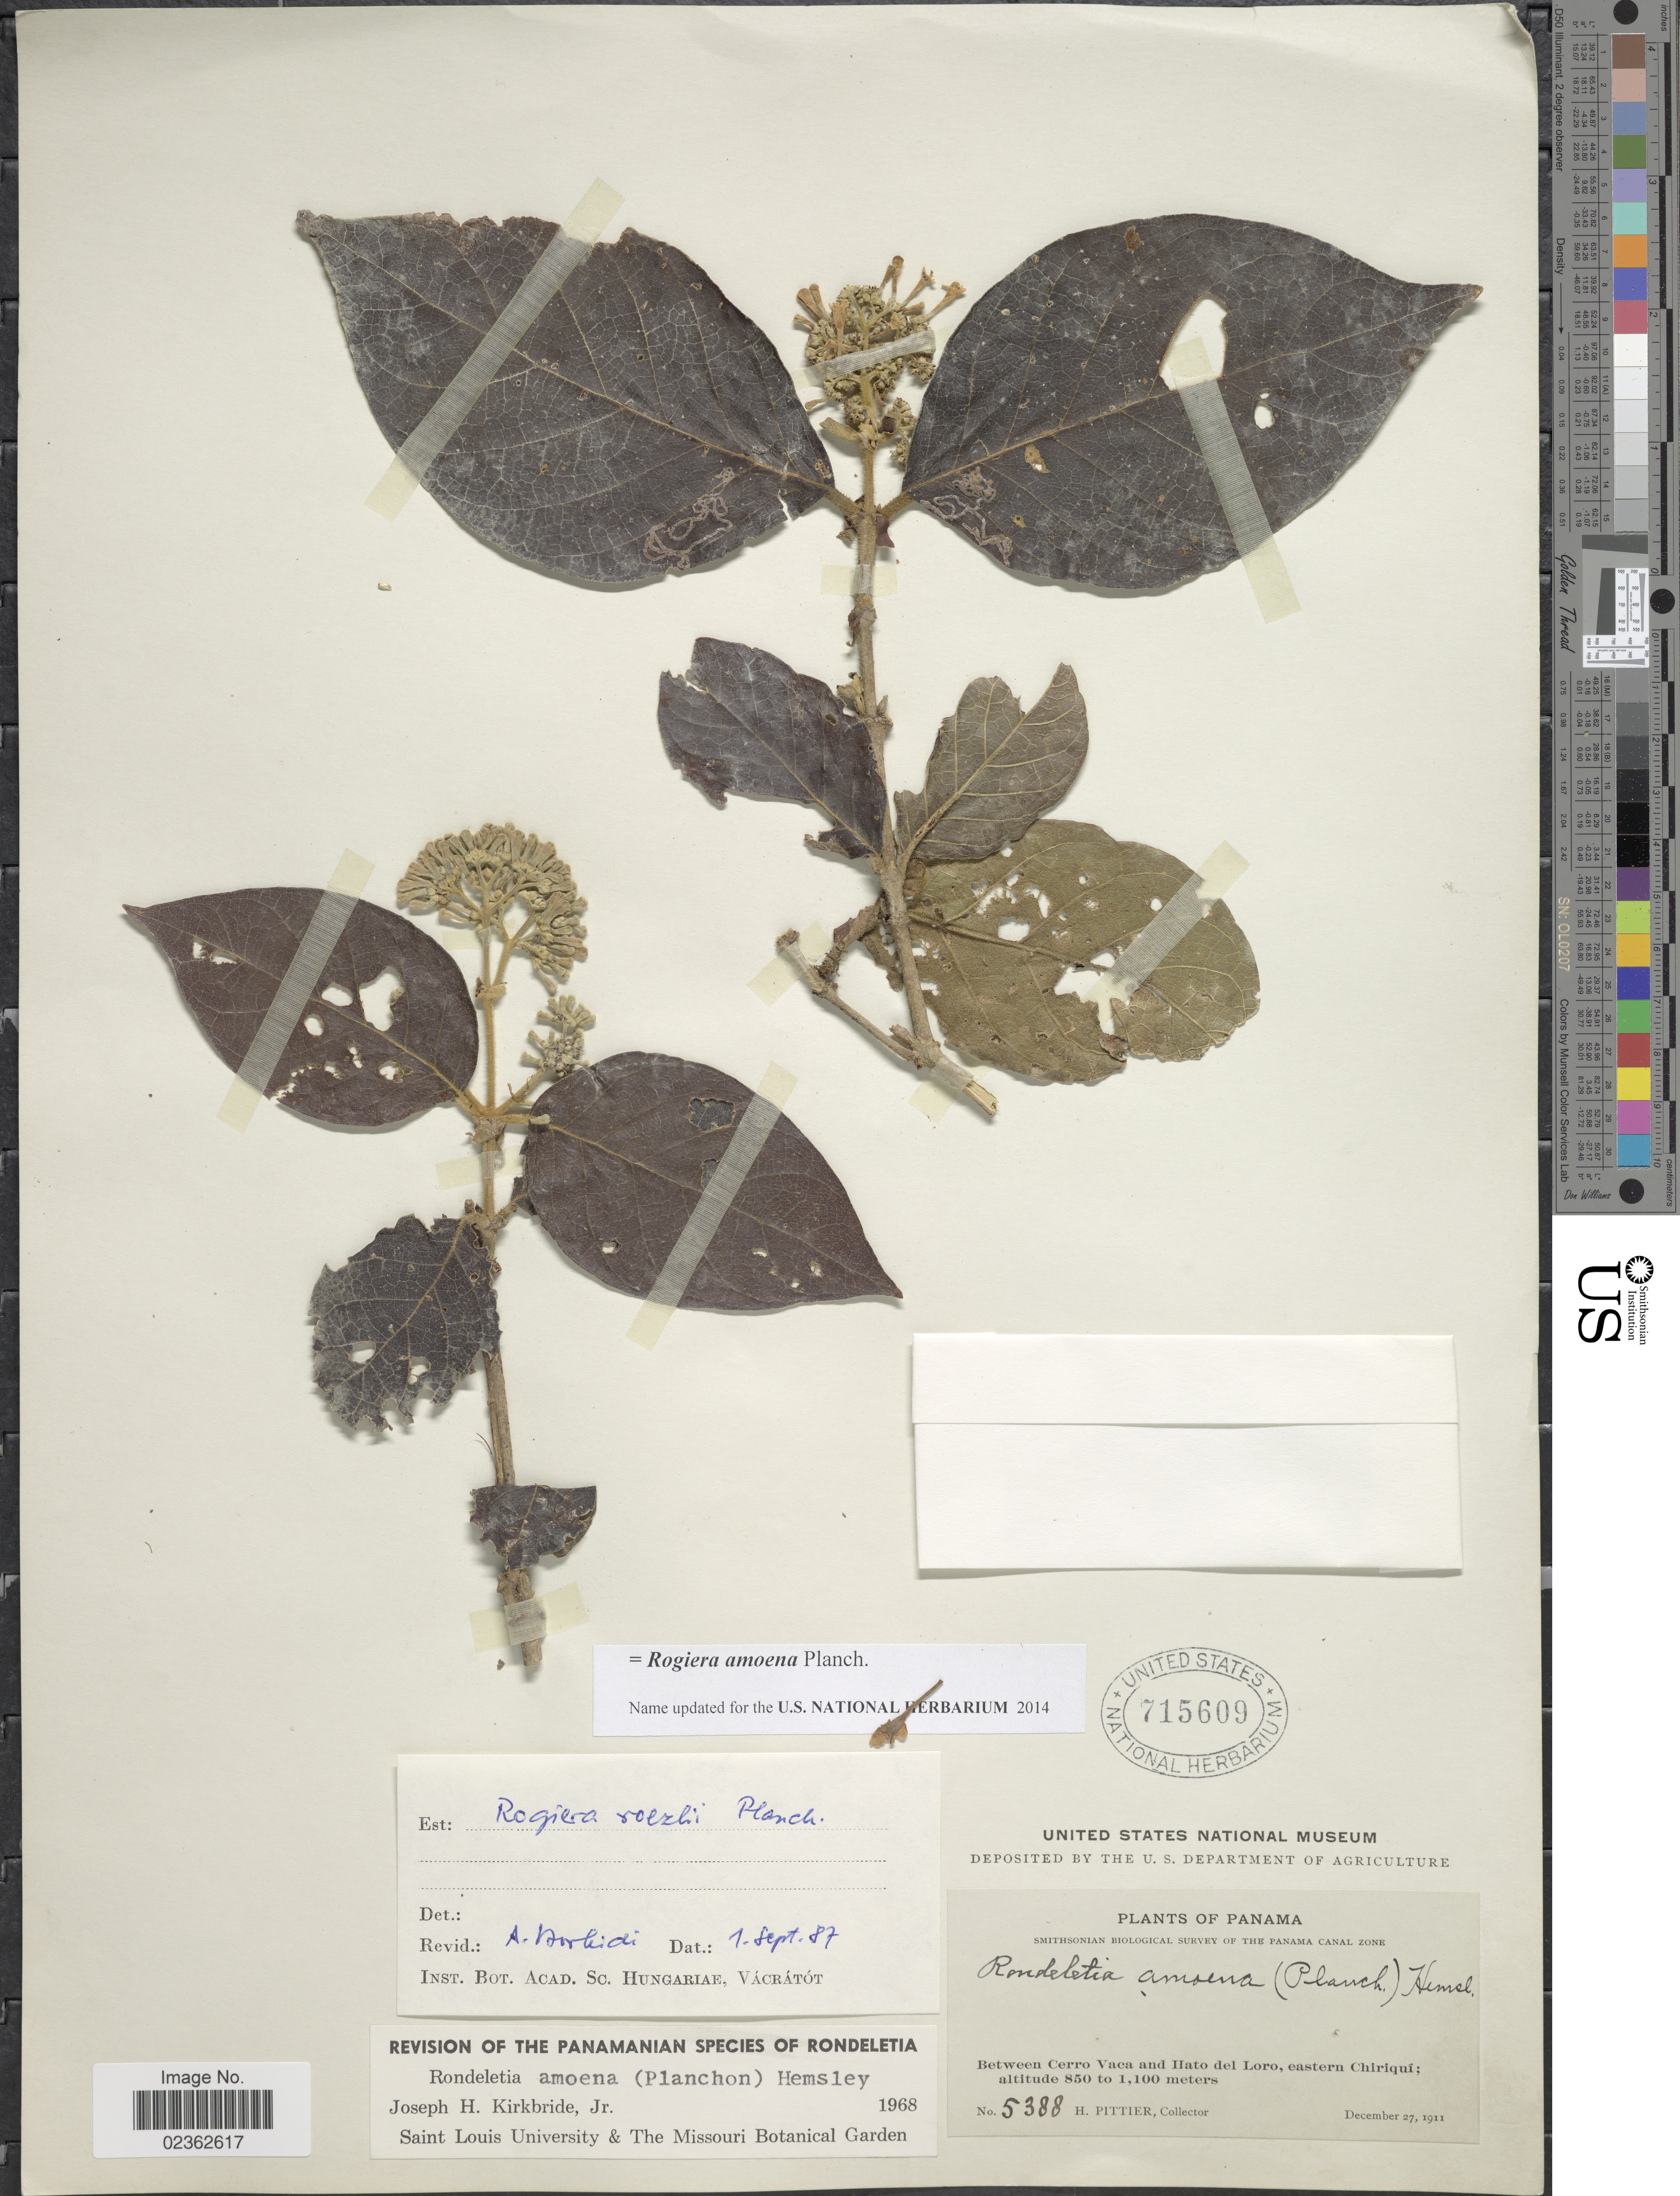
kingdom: Plantae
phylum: Tracheophyta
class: Magnoliopsida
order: Gentianales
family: Rubiaceae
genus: Rogiera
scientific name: Rogiera amoena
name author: Planch.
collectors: H. F. Pittier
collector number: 5388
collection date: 1911-12-27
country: Panama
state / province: Chiriqui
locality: The Panama Canal Zone, between Cerro Vaca and Hato del Loro, eastern Chiriqui.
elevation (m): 850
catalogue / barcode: US 715609